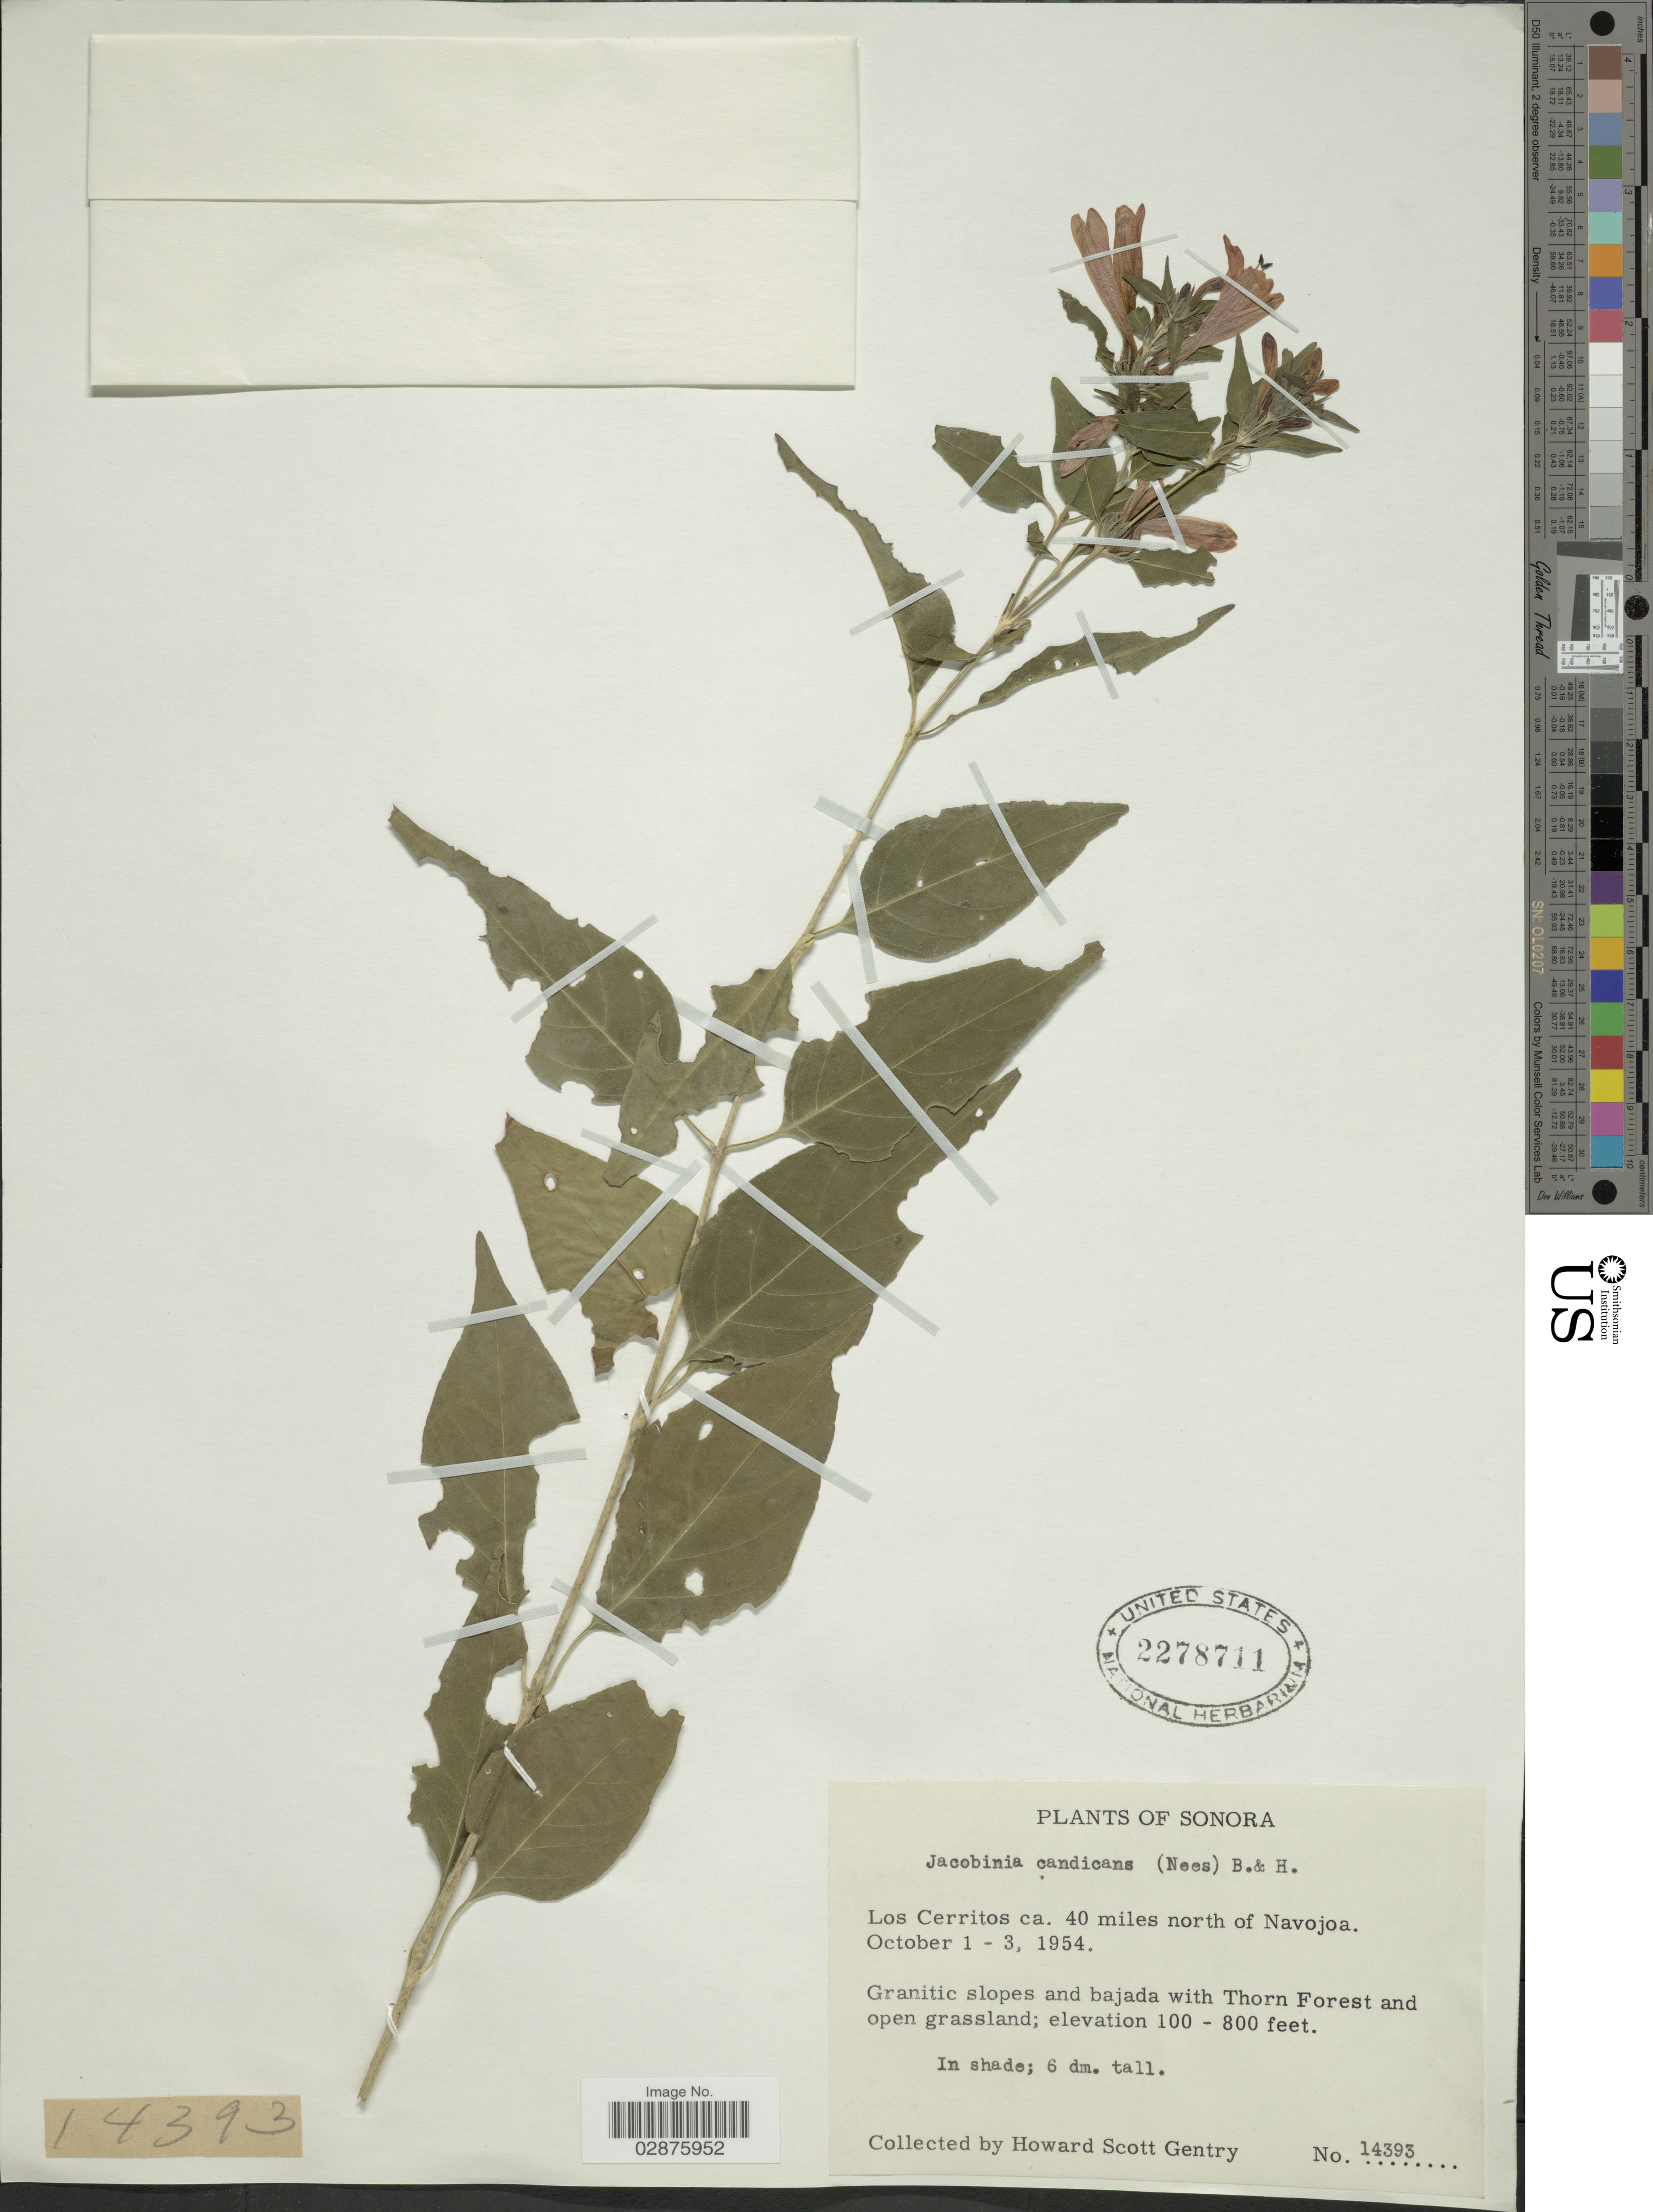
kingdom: Plantae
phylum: Tracheophyta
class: Magnoliopsida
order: Lamiales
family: Acanthaceae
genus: Justicia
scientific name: Justicia candicans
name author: (Nees) L.D. Benson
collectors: H. S. Gentry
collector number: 14393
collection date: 1954-10-01/1954-10-03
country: Mexico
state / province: Sonora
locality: Los Cerritos, ca. 40 miles north of Navojoa.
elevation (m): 30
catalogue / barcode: US 2278711